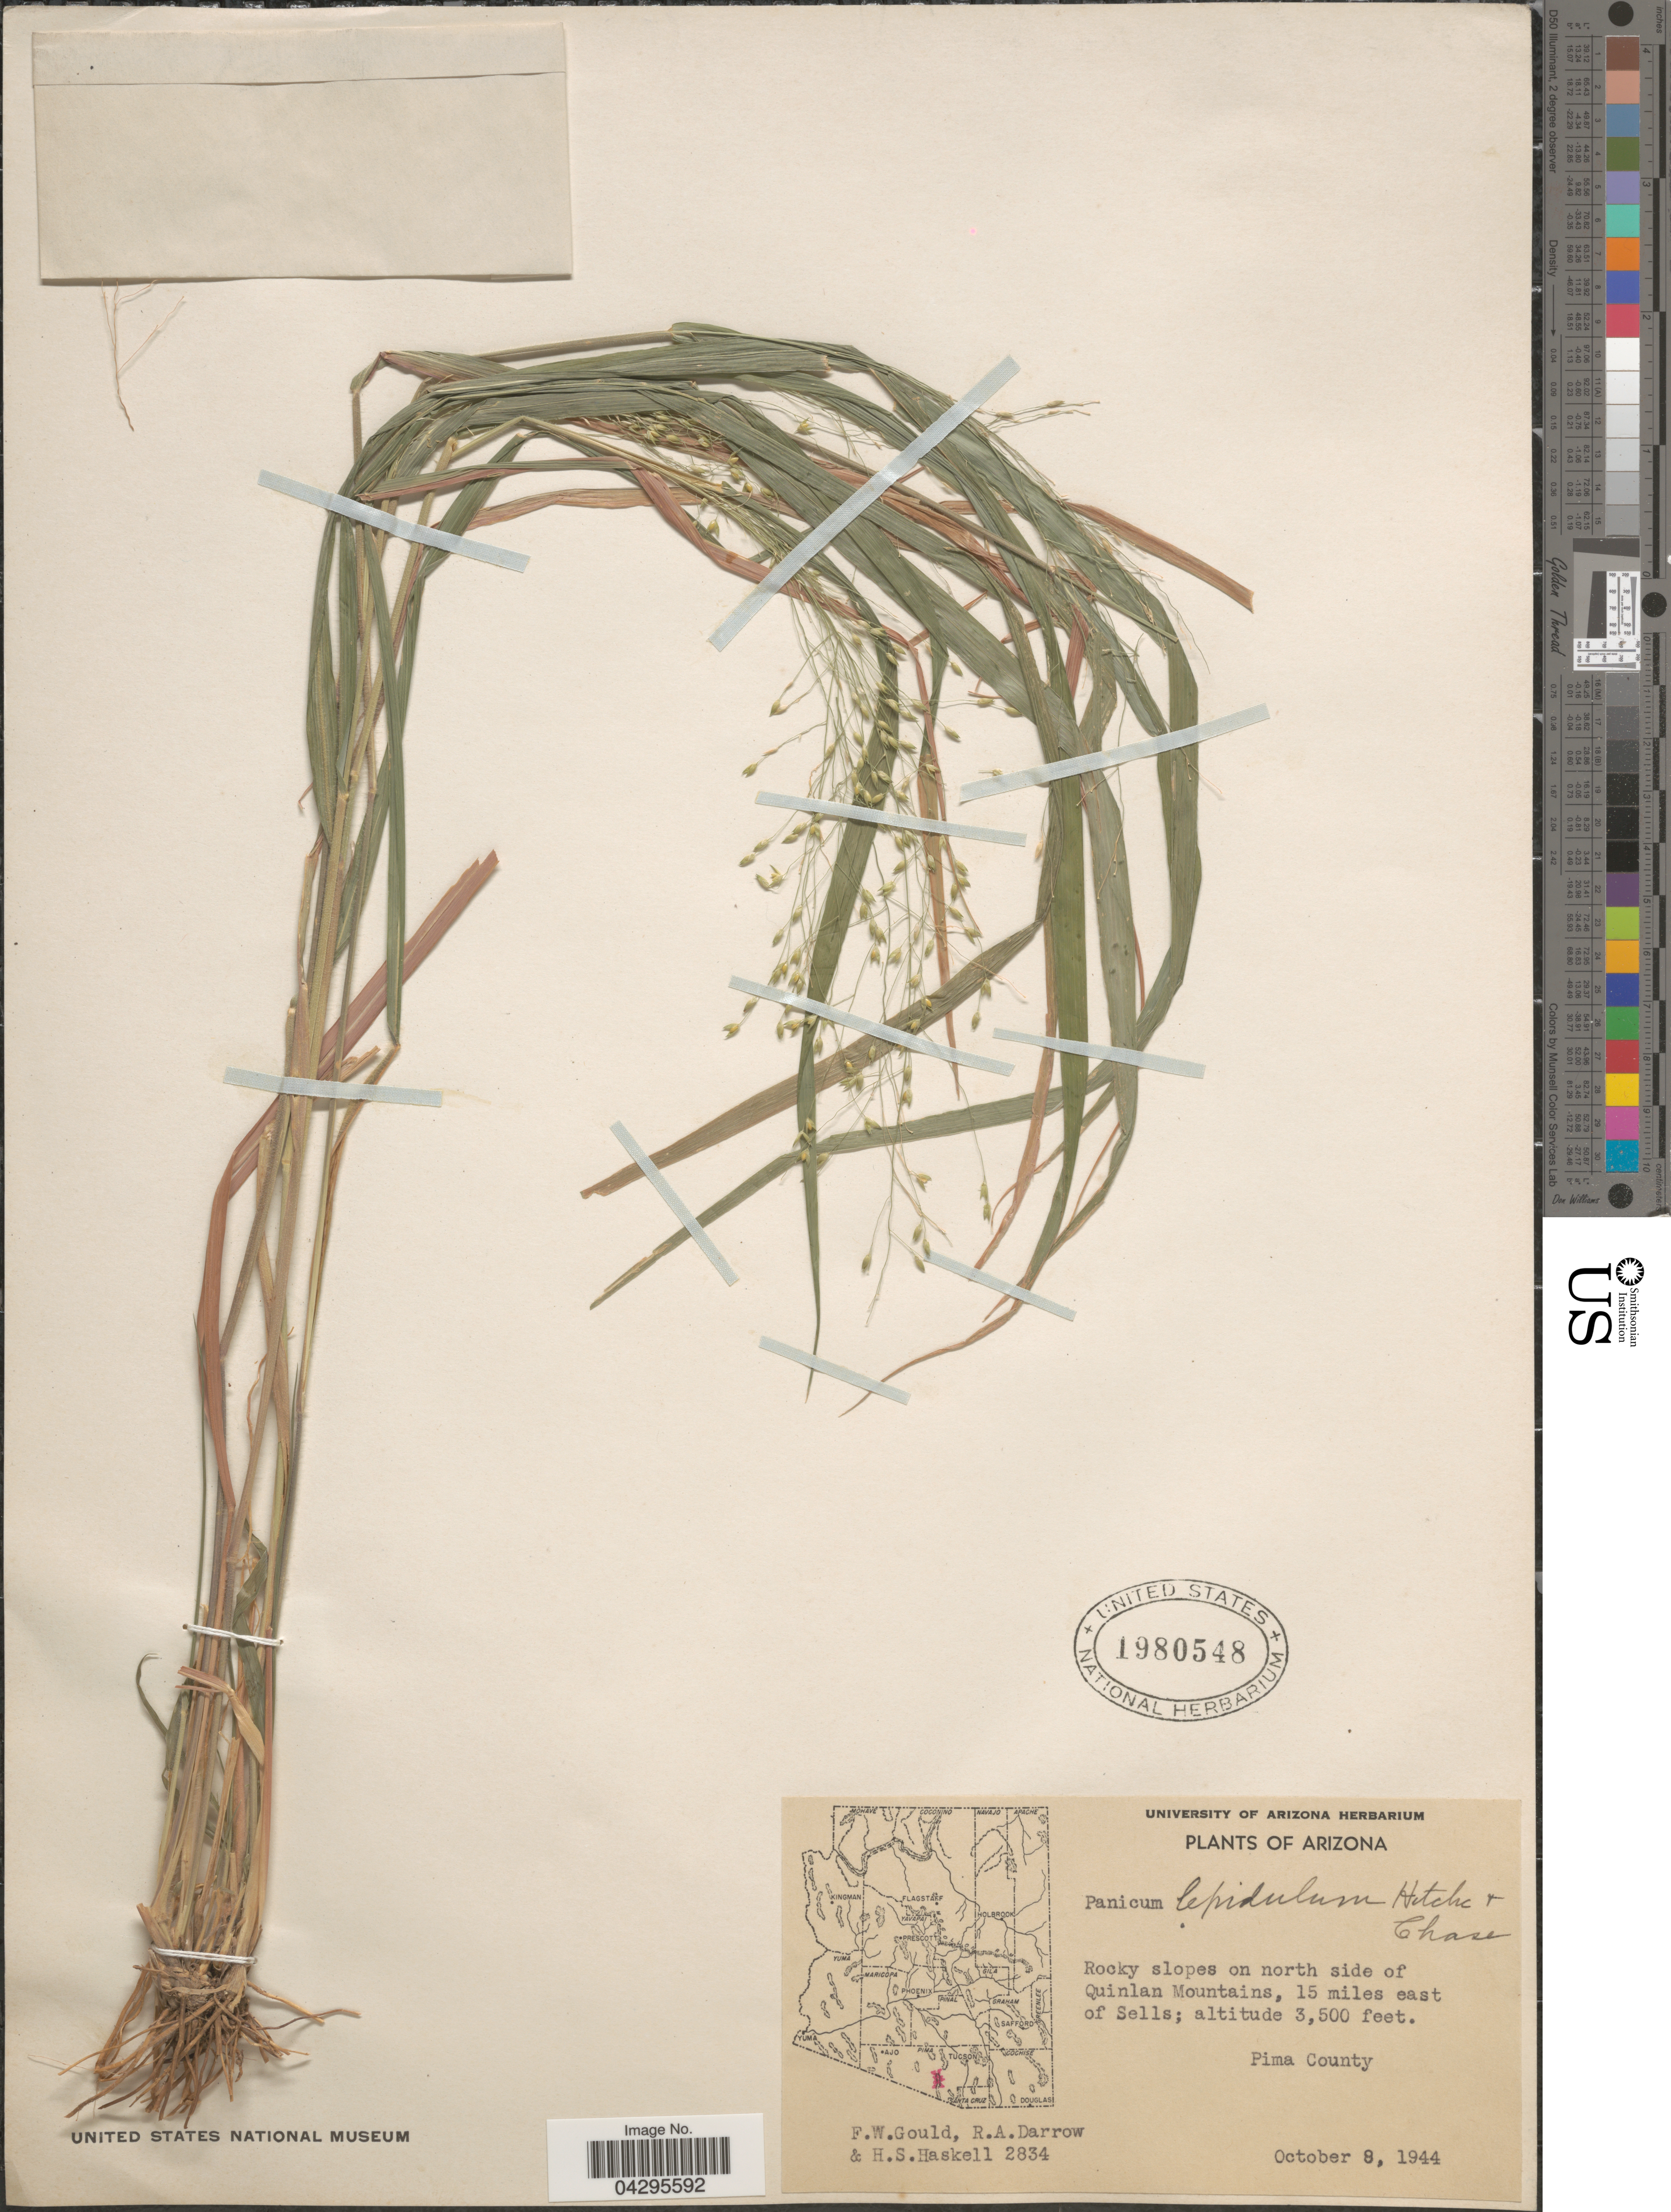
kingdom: Plantae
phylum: Tracheophyta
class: Liliopsida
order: Poales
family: Poaceae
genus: Panicum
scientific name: Panicum lepidulum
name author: Hitchc. & Chase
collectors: F. W. Gould, R. A. Darrow & H. Haskell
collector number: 2834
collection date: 1944-10-08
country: United States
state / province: Arizona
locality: Rocky slopes on north side of Quinlan Mountains, 15 miles east of Sells. Pima County.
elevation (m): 1067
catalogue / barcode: US 1980548